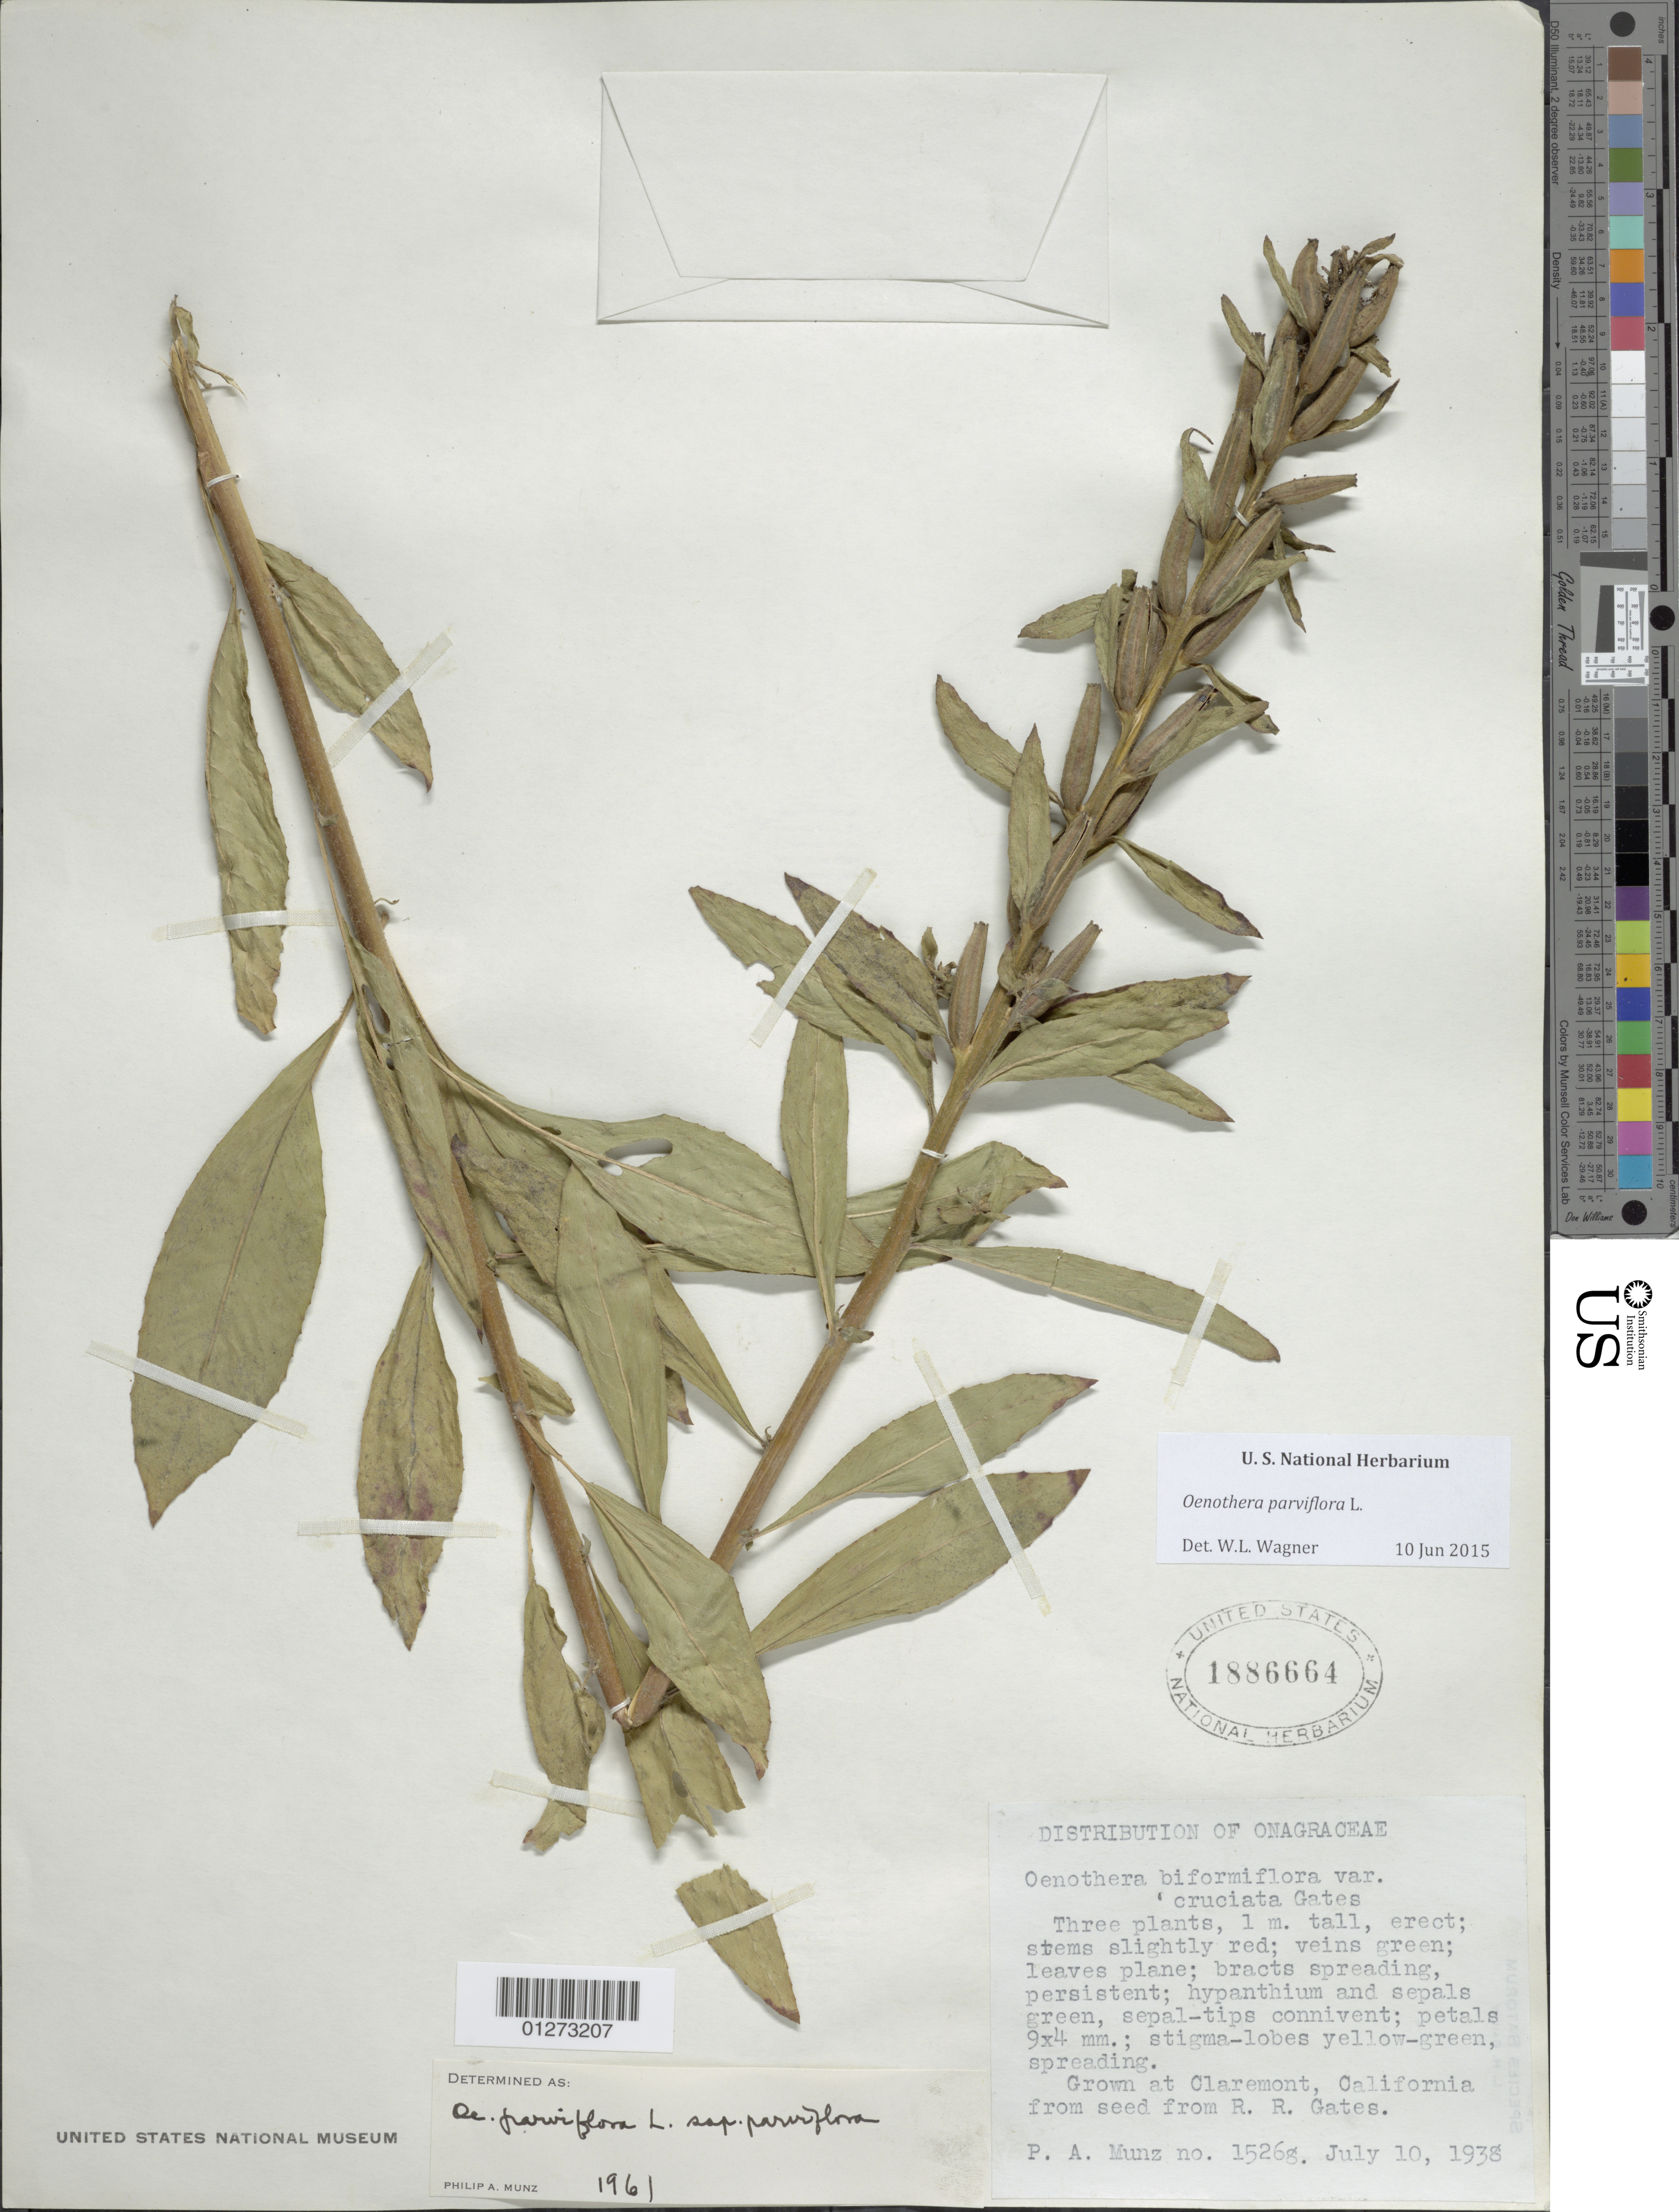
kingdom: Plantae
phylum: Tracheophyta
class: Magnoliopsida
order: Myrtales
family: Onagraceae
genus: Oenothera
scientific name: Oenothera parviflora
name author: L.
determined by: Wagner, W. L., (BOT), Smithsonian Institution - National Museum of Natural History (UNITED STATES)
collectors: P. A. Munz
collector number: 15268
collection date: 1938-07-10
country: United States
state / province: California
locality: Claremont.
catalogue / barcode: US 1886664